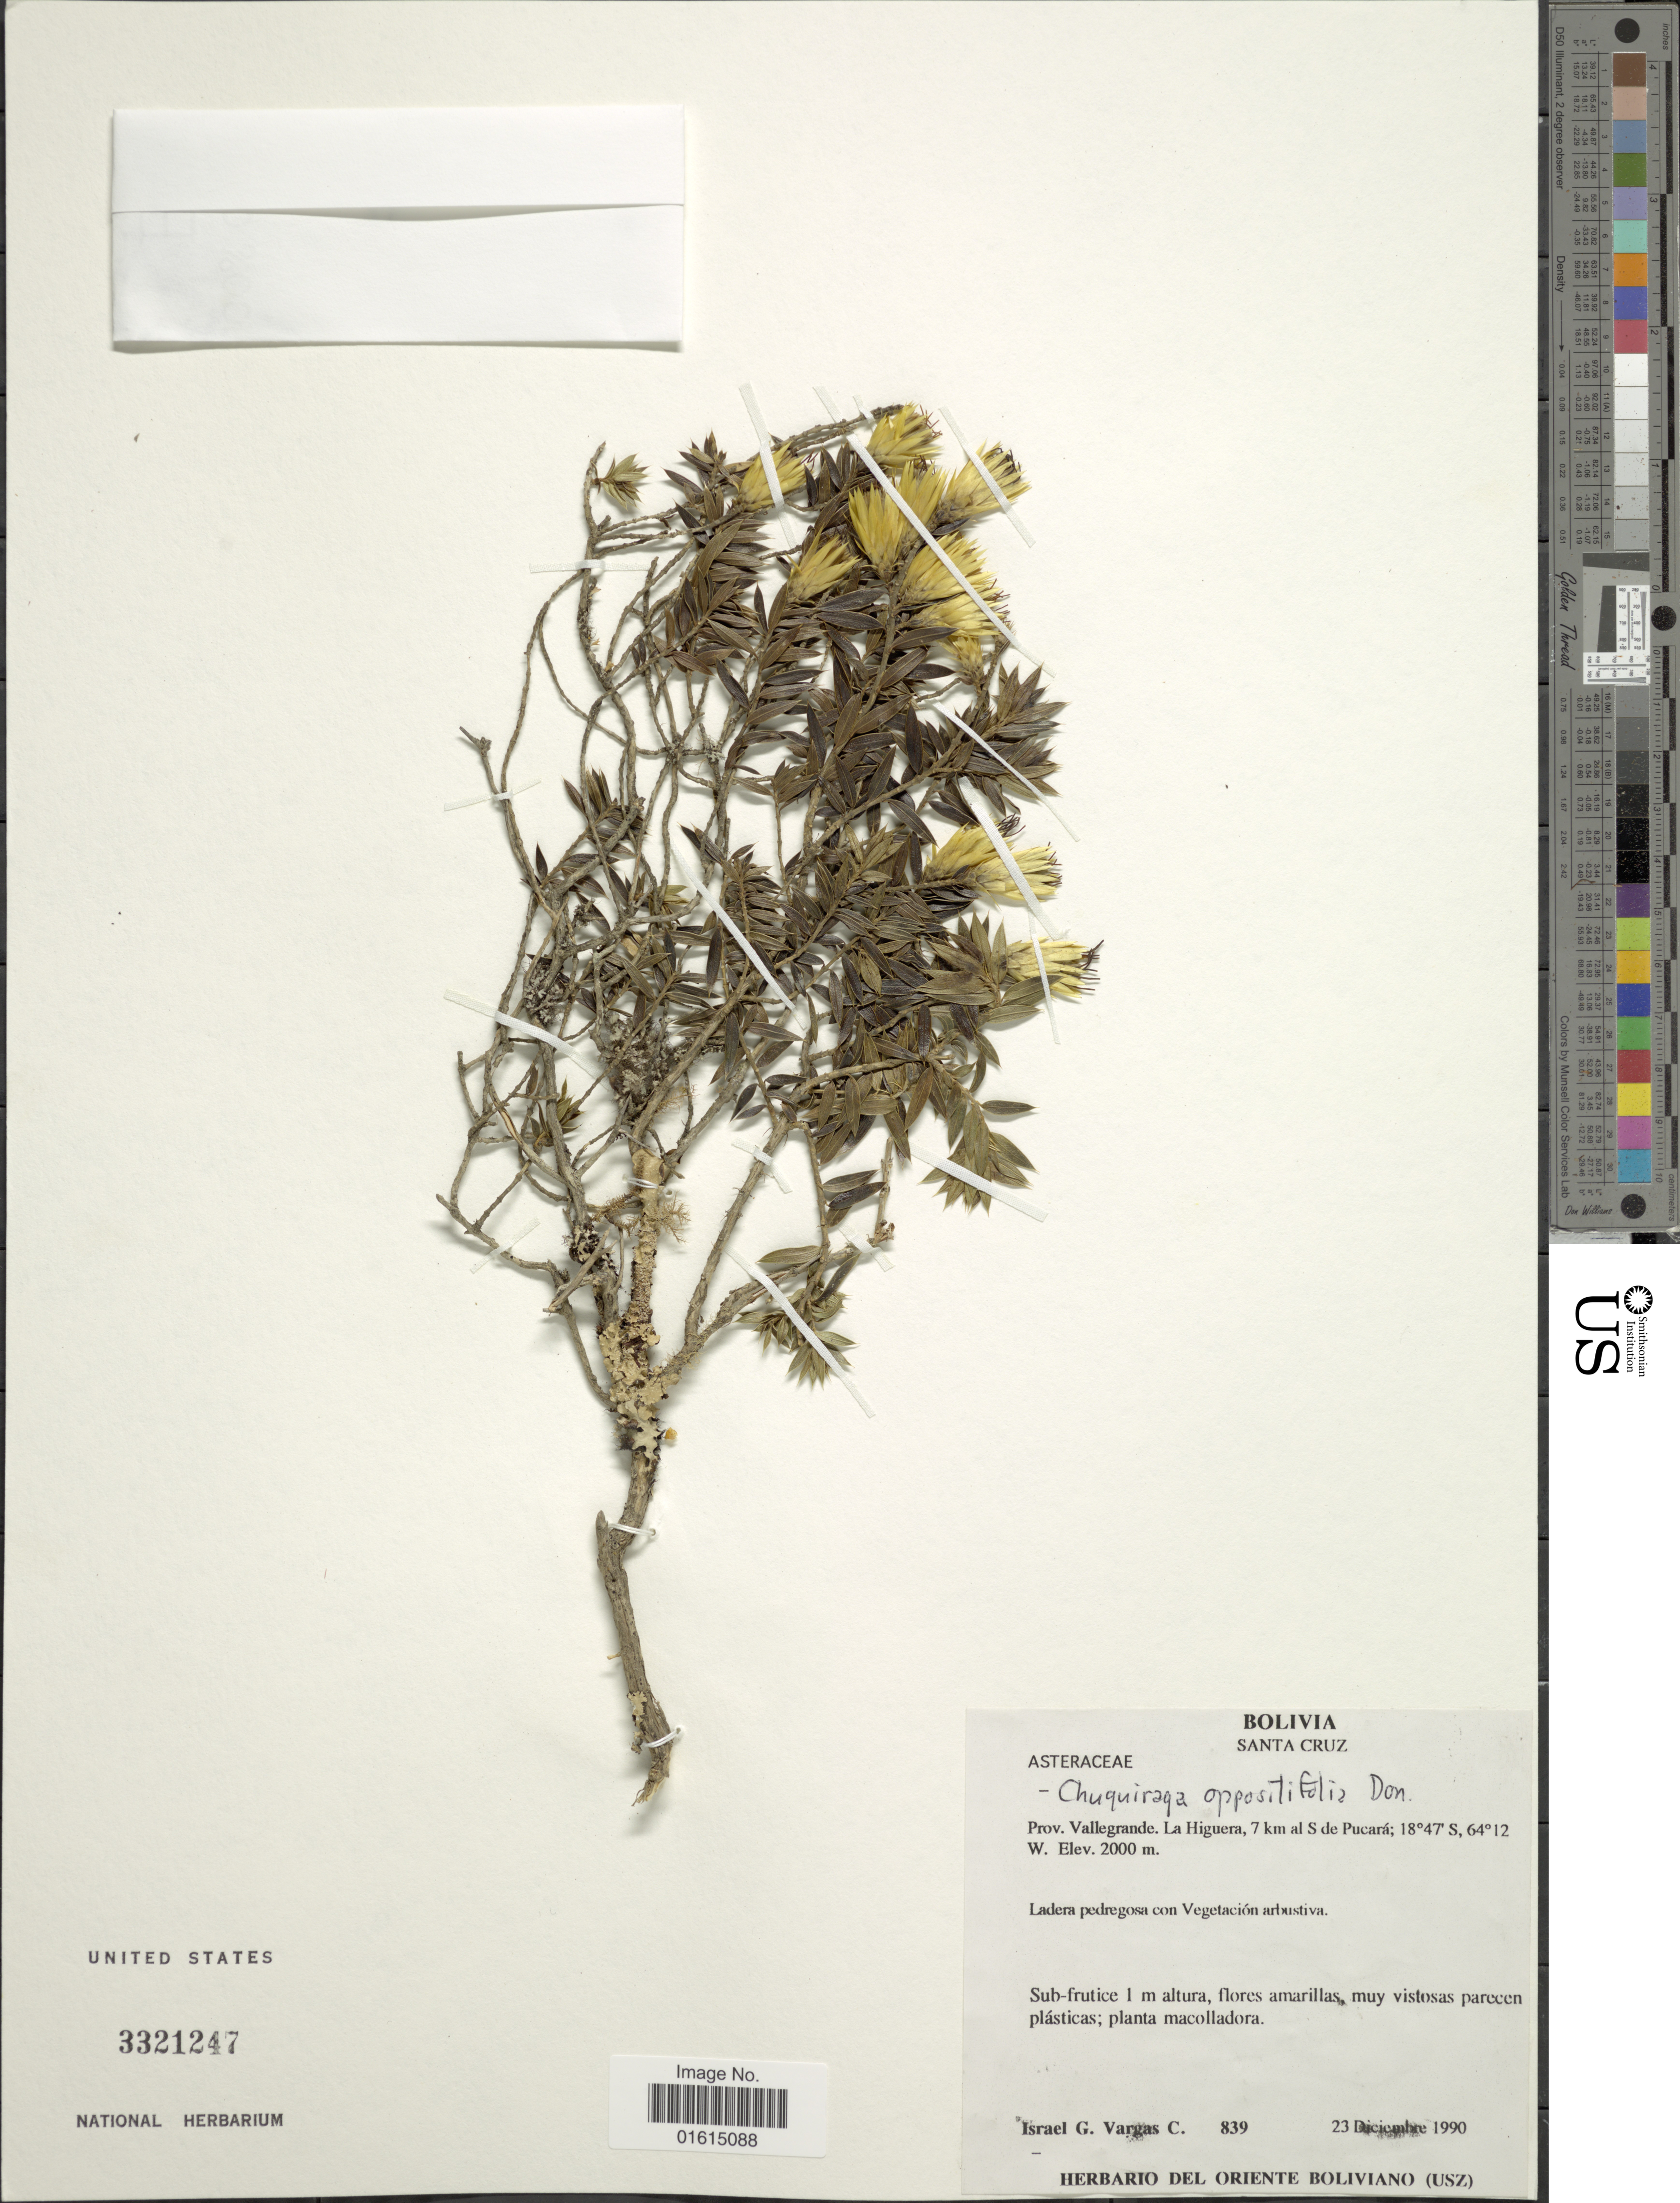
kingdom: Plantae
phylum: Tracheophyta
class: Magnoliopsida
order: Asterales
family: Asteraceae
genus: Chuquiraga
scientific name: Chuquiraga oppositifolia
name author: D. Don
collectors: I. Vargas C.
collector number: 839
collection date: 1990-12-23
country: Bolivia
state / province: Santa Cruz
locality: Prov. Vallegrande, La Higuera, 7 km al S de Pucara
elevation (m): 2000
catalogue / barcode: US 3321247